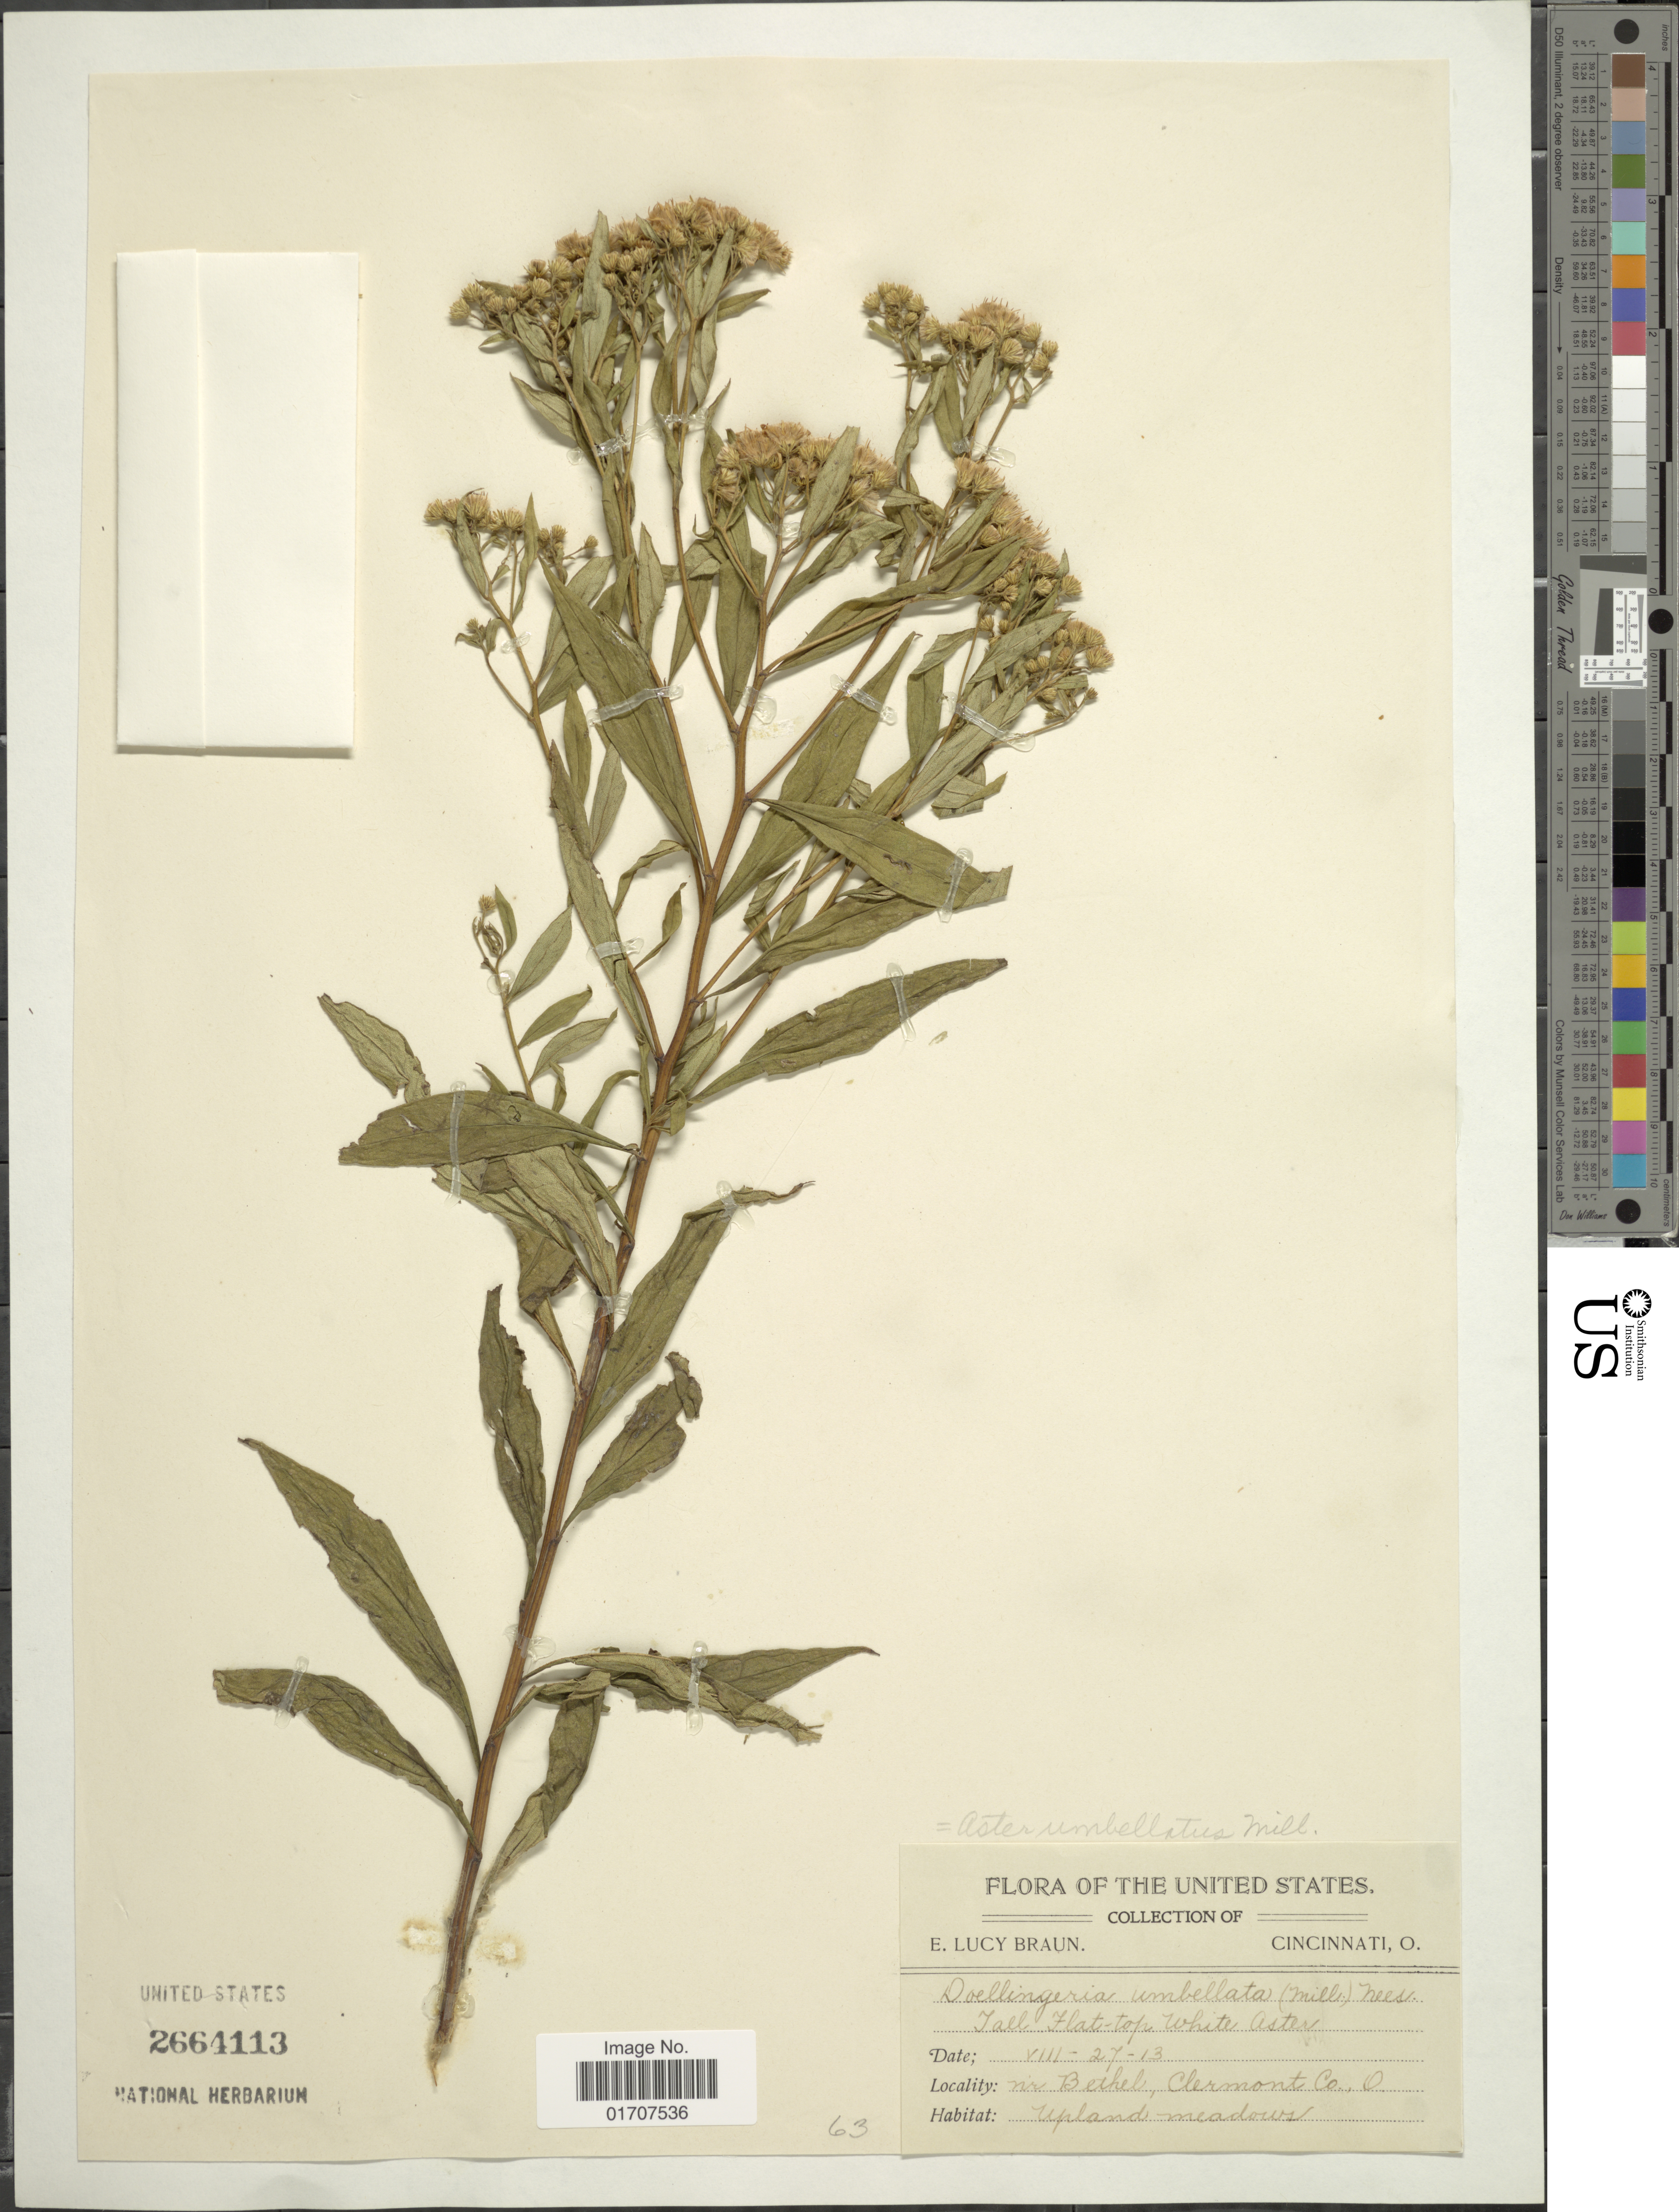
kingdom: Plantae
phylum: Tracheophyta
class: Magnoliopsida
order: Asterales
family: Asteraceae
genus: Doellingeria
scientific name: Doellingeria umbellata var. umbellata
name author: Nees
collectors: E. L. Braun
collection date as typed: Transcribed d/m/y: 27/8/13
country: United States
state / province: Ohio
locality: Nr Bethel, Clermont Co.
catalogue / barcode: US 2664113